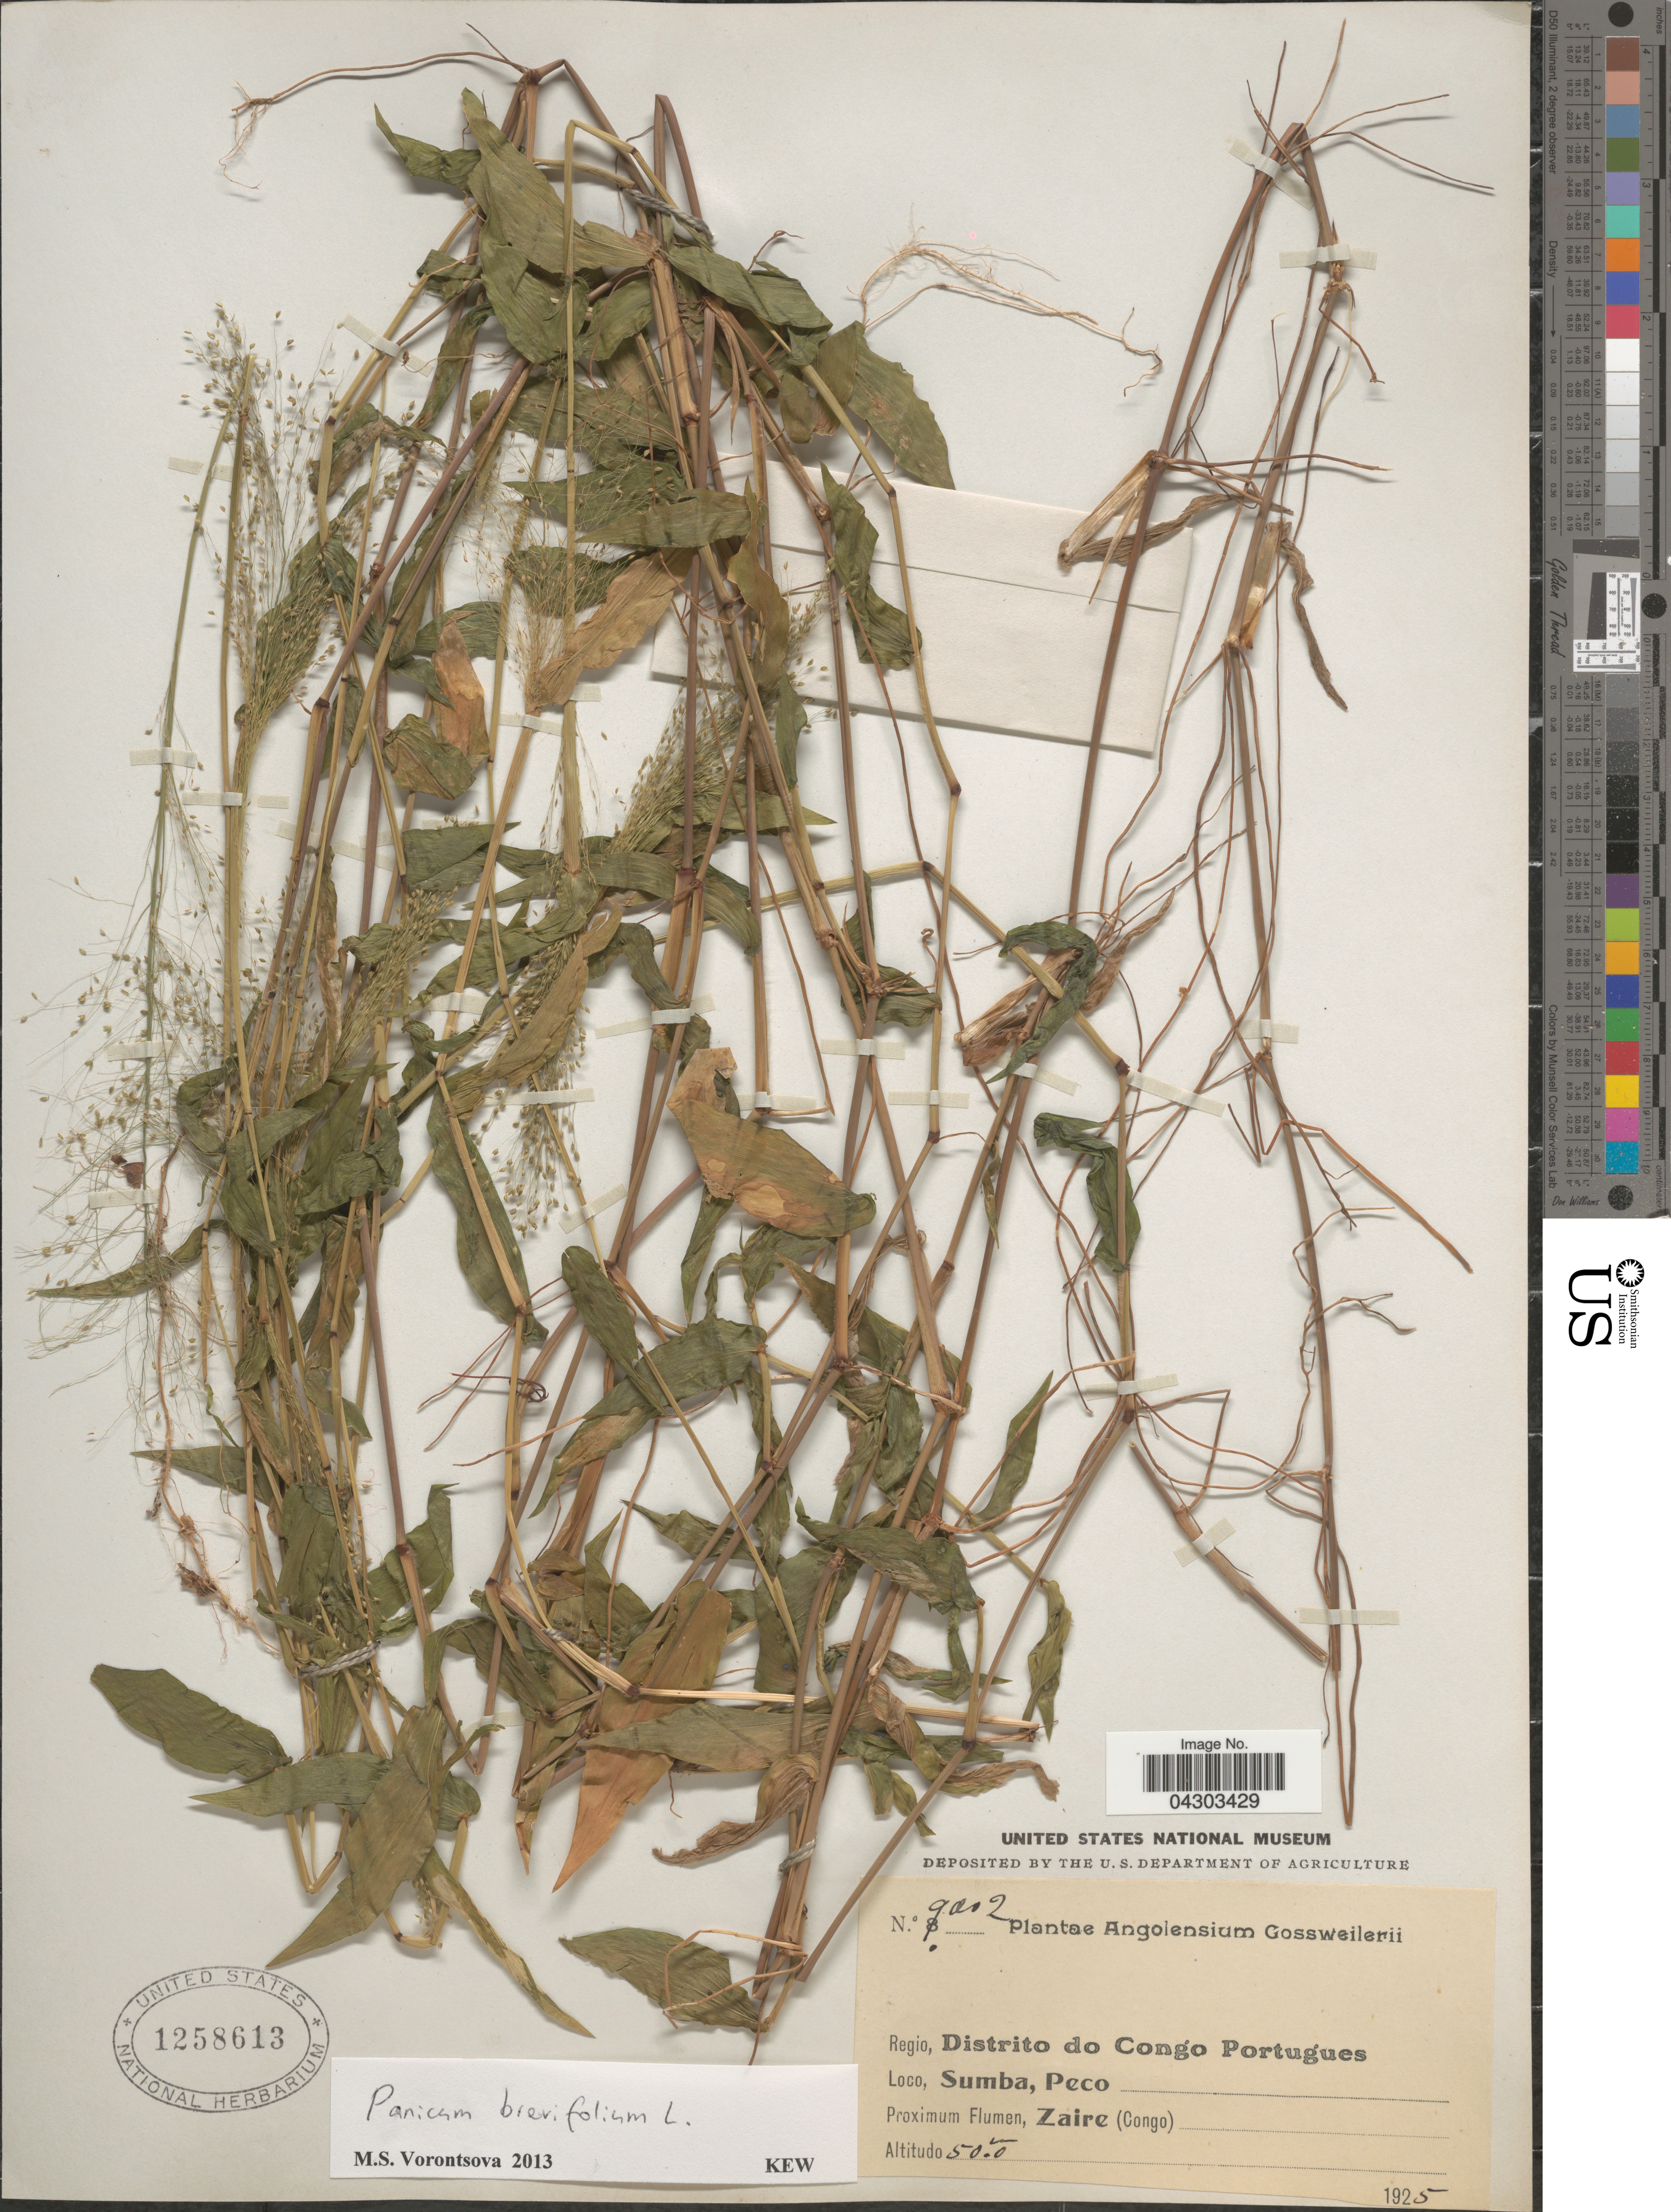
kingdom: Plantae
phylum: Tracheophyta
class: Liliopsida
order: Poales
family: Poaceae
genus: Panicum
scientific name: Panicum brevifolium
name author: L.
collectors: -. Gossweiler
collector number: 9002*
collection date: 1925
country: Angola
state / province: Zaire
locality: Regio, Distrito do Congo Portugues. Sumba, Peco. Proximum Flumen, Zaire (Congo).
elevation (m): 50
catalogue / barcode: US 1258613